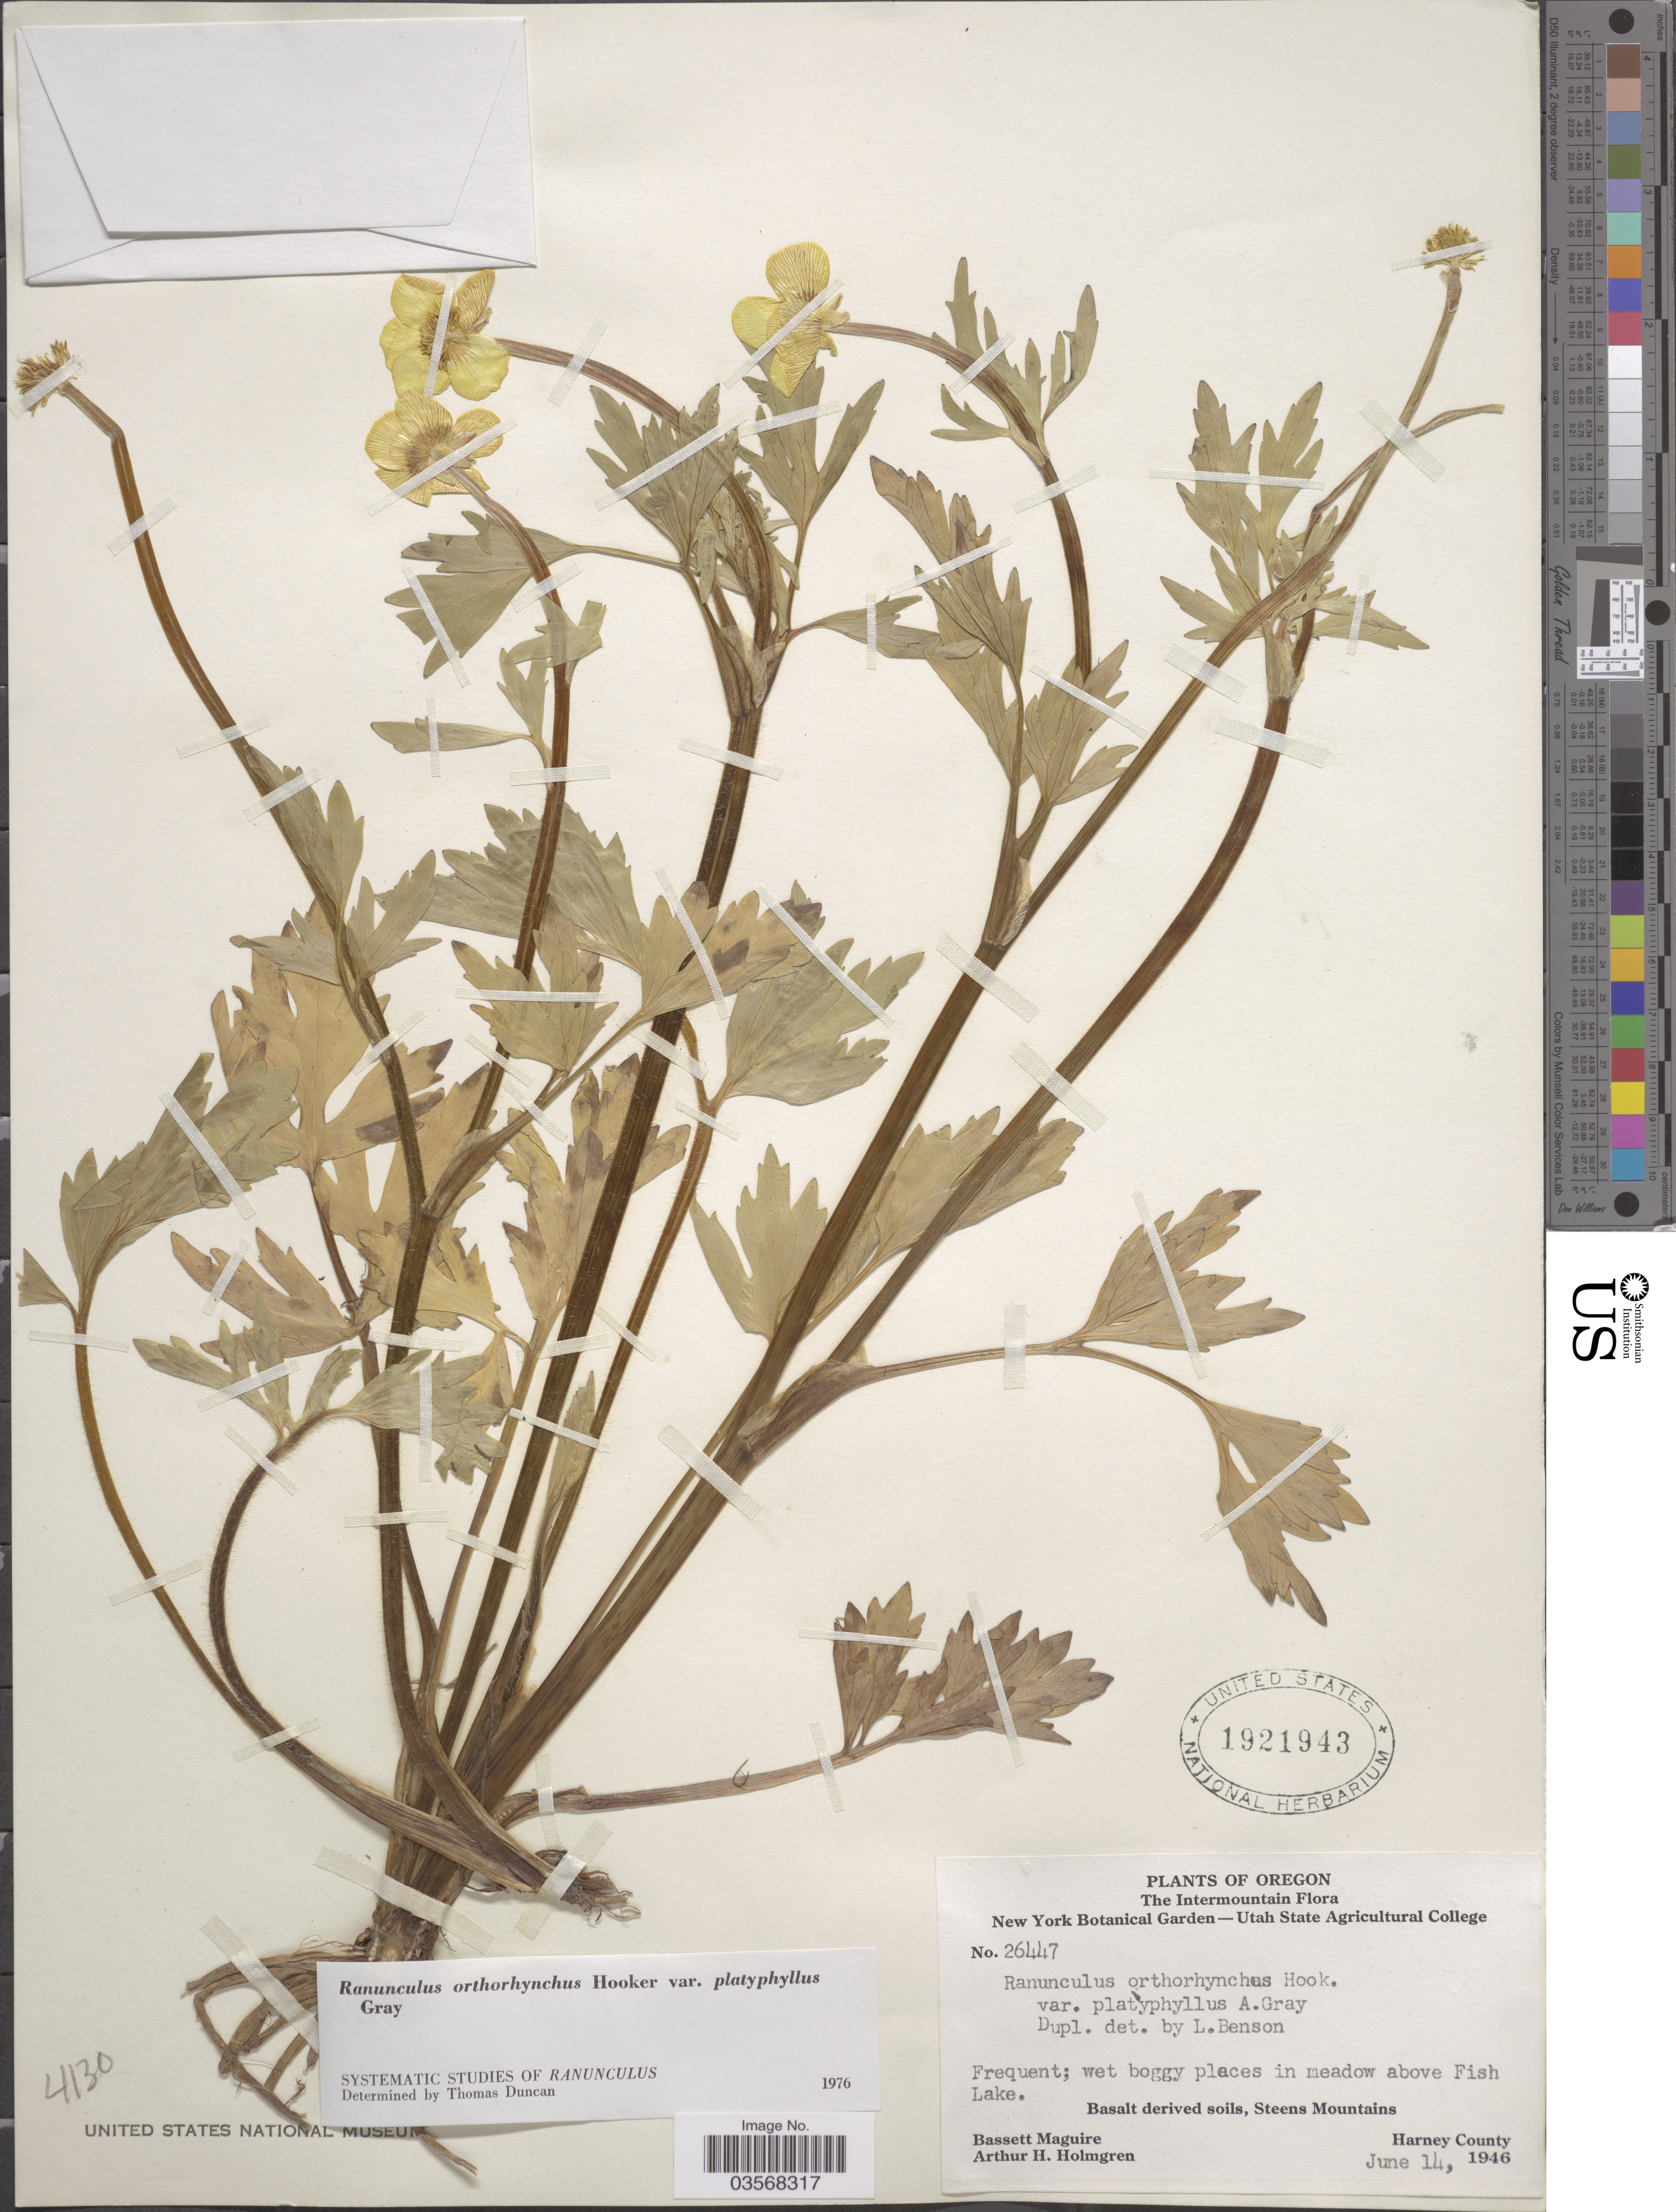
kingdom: Plantae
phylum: Tracheophyta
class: Magnoliopsida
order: Ranunculales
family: Ranunculaceae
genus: Ranunculus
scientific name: Ranunculus orthorhynchus var. platyphyllus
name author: A. Gray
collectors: B. Maguire & A. H. Holmgren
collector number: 26447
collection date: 1946-06-14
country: United States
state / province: Oregon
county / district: Harney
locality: The Intermountain. In meadow above Fish Lake. Basalt derived soils, Steens Mountains. Harney County.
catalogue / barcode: US 1921943